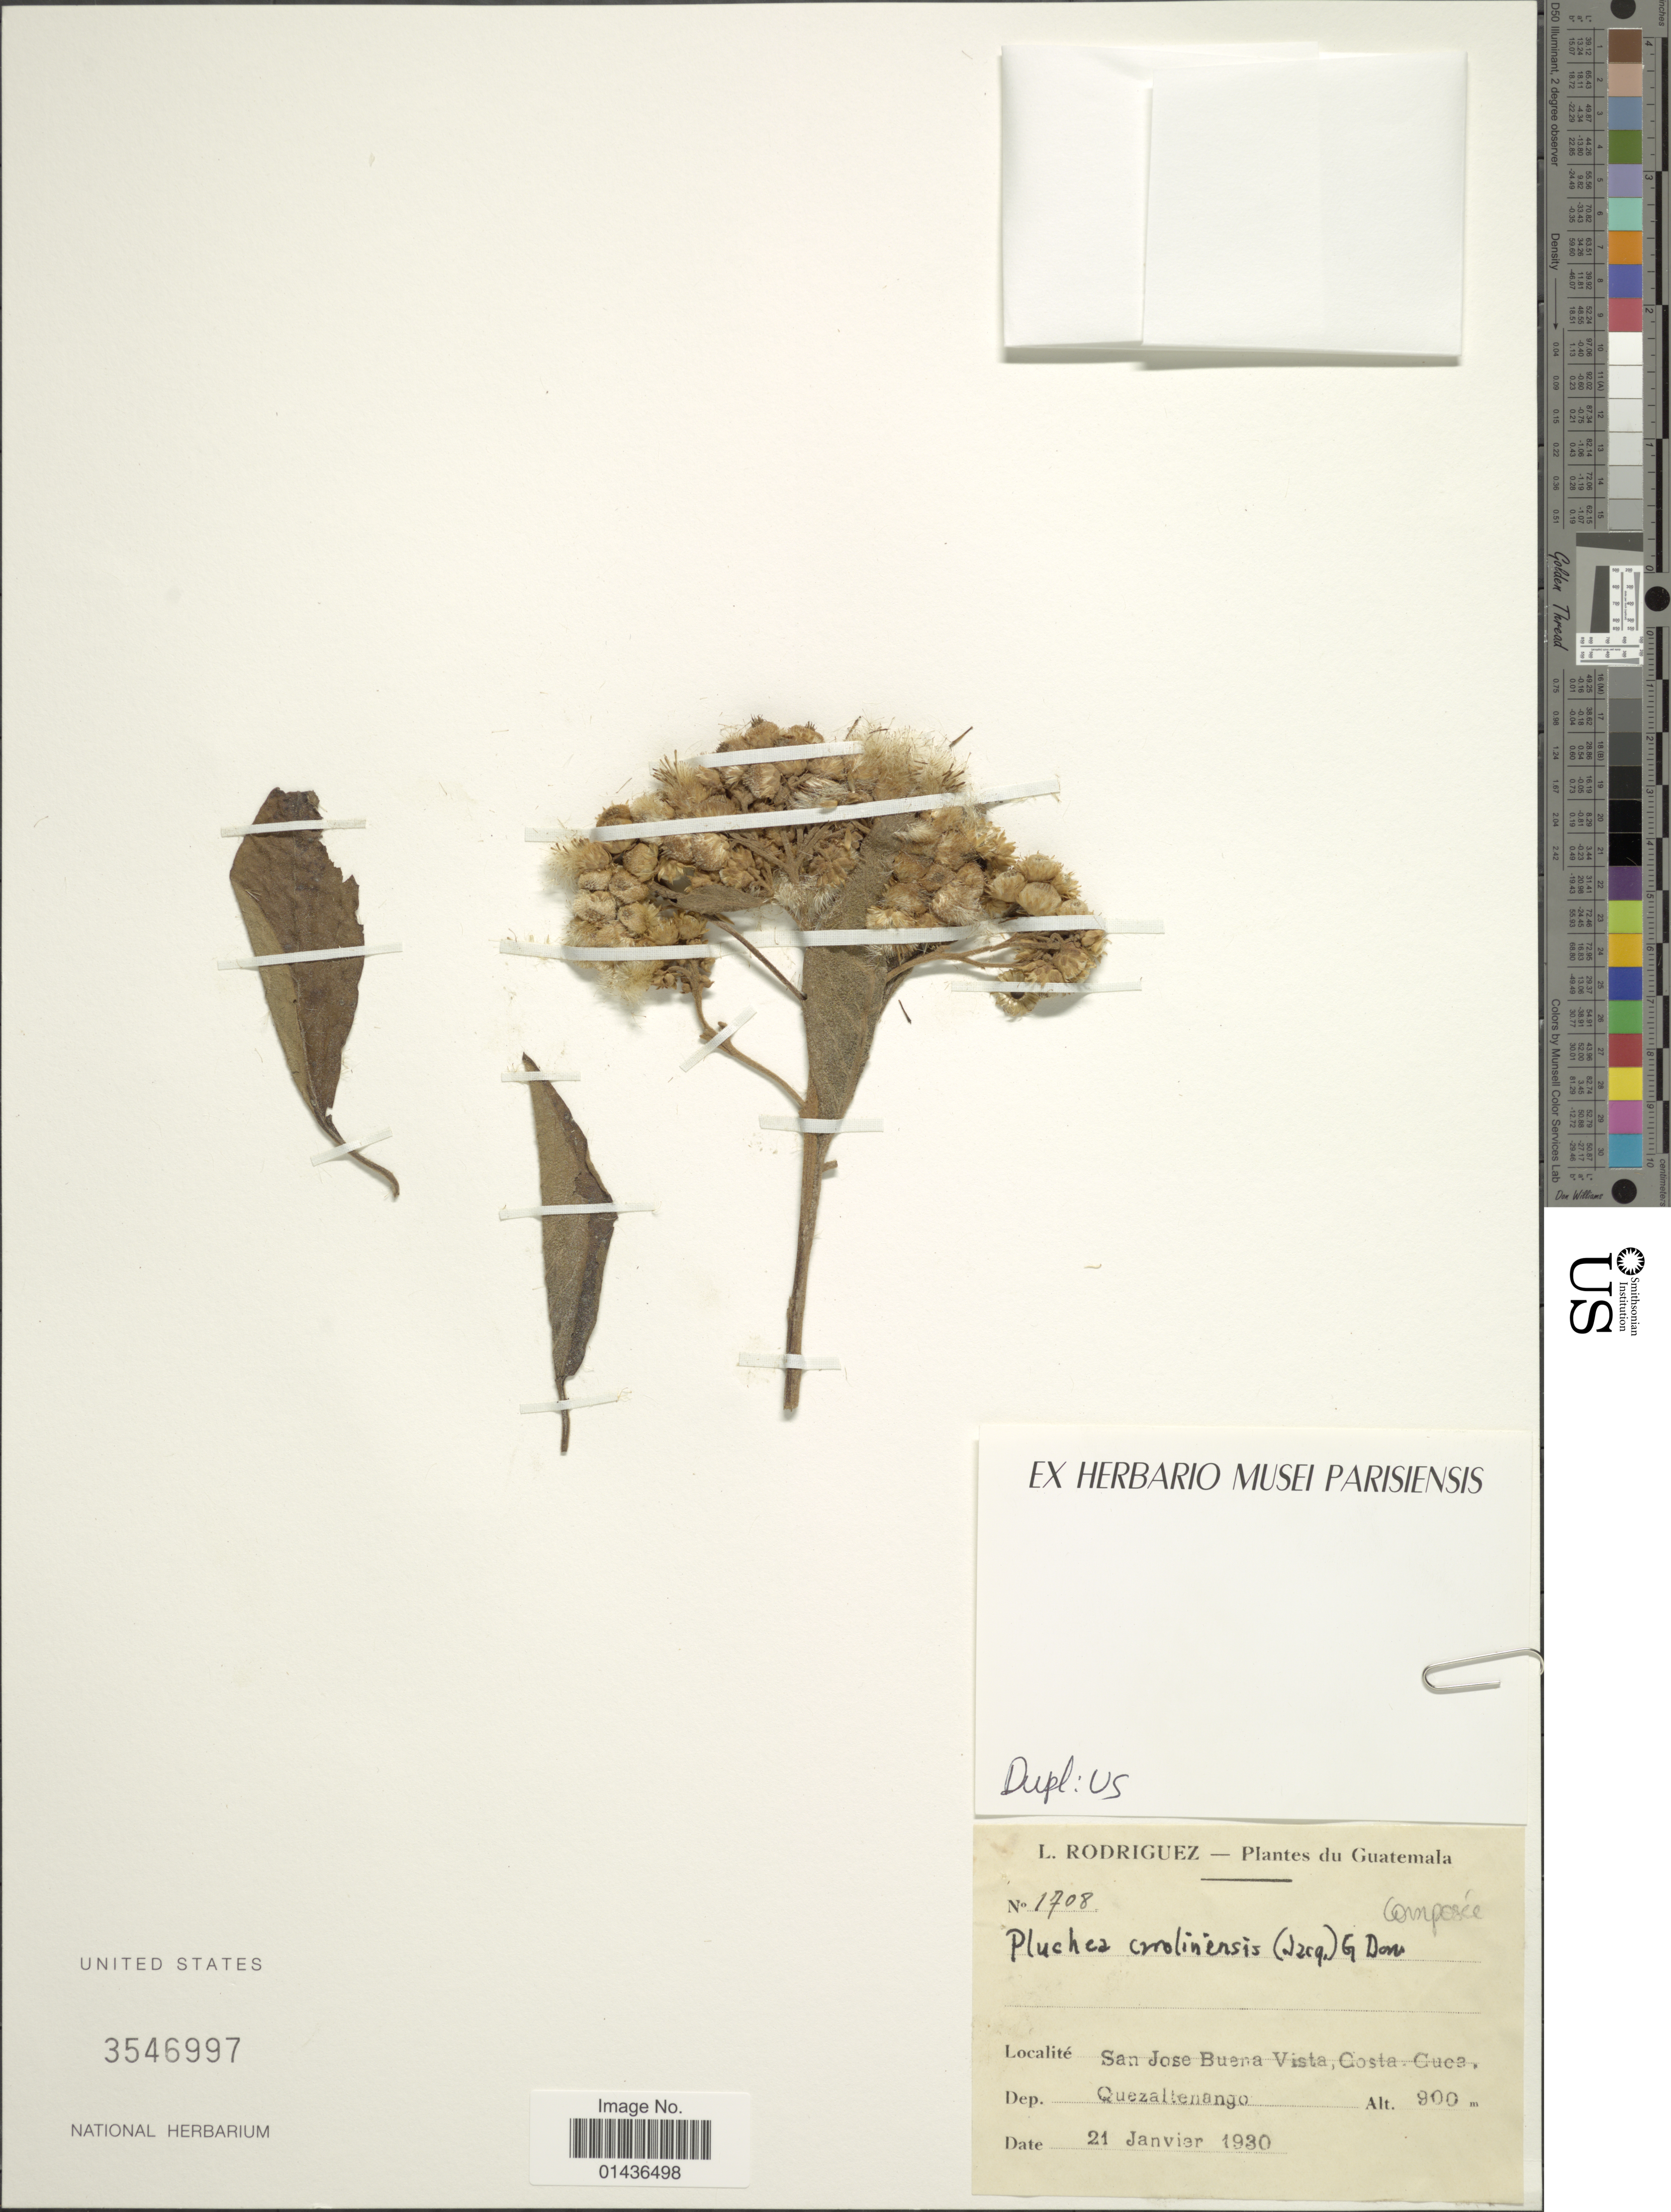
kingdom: Plantae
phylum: Tracheophyta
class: Magnoliopsida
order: Asterales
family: Asteraceae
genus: Pluchea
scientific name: Pluchea carolinensis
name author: (Jacq.) D. Don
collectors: L. Rodriguez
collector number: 1708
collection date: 1930-01-21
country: Guatemala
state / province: Quetzaltenango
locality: San Jose Buena Vista, Costa, Cuca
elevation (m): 900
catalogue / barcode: US 3546997